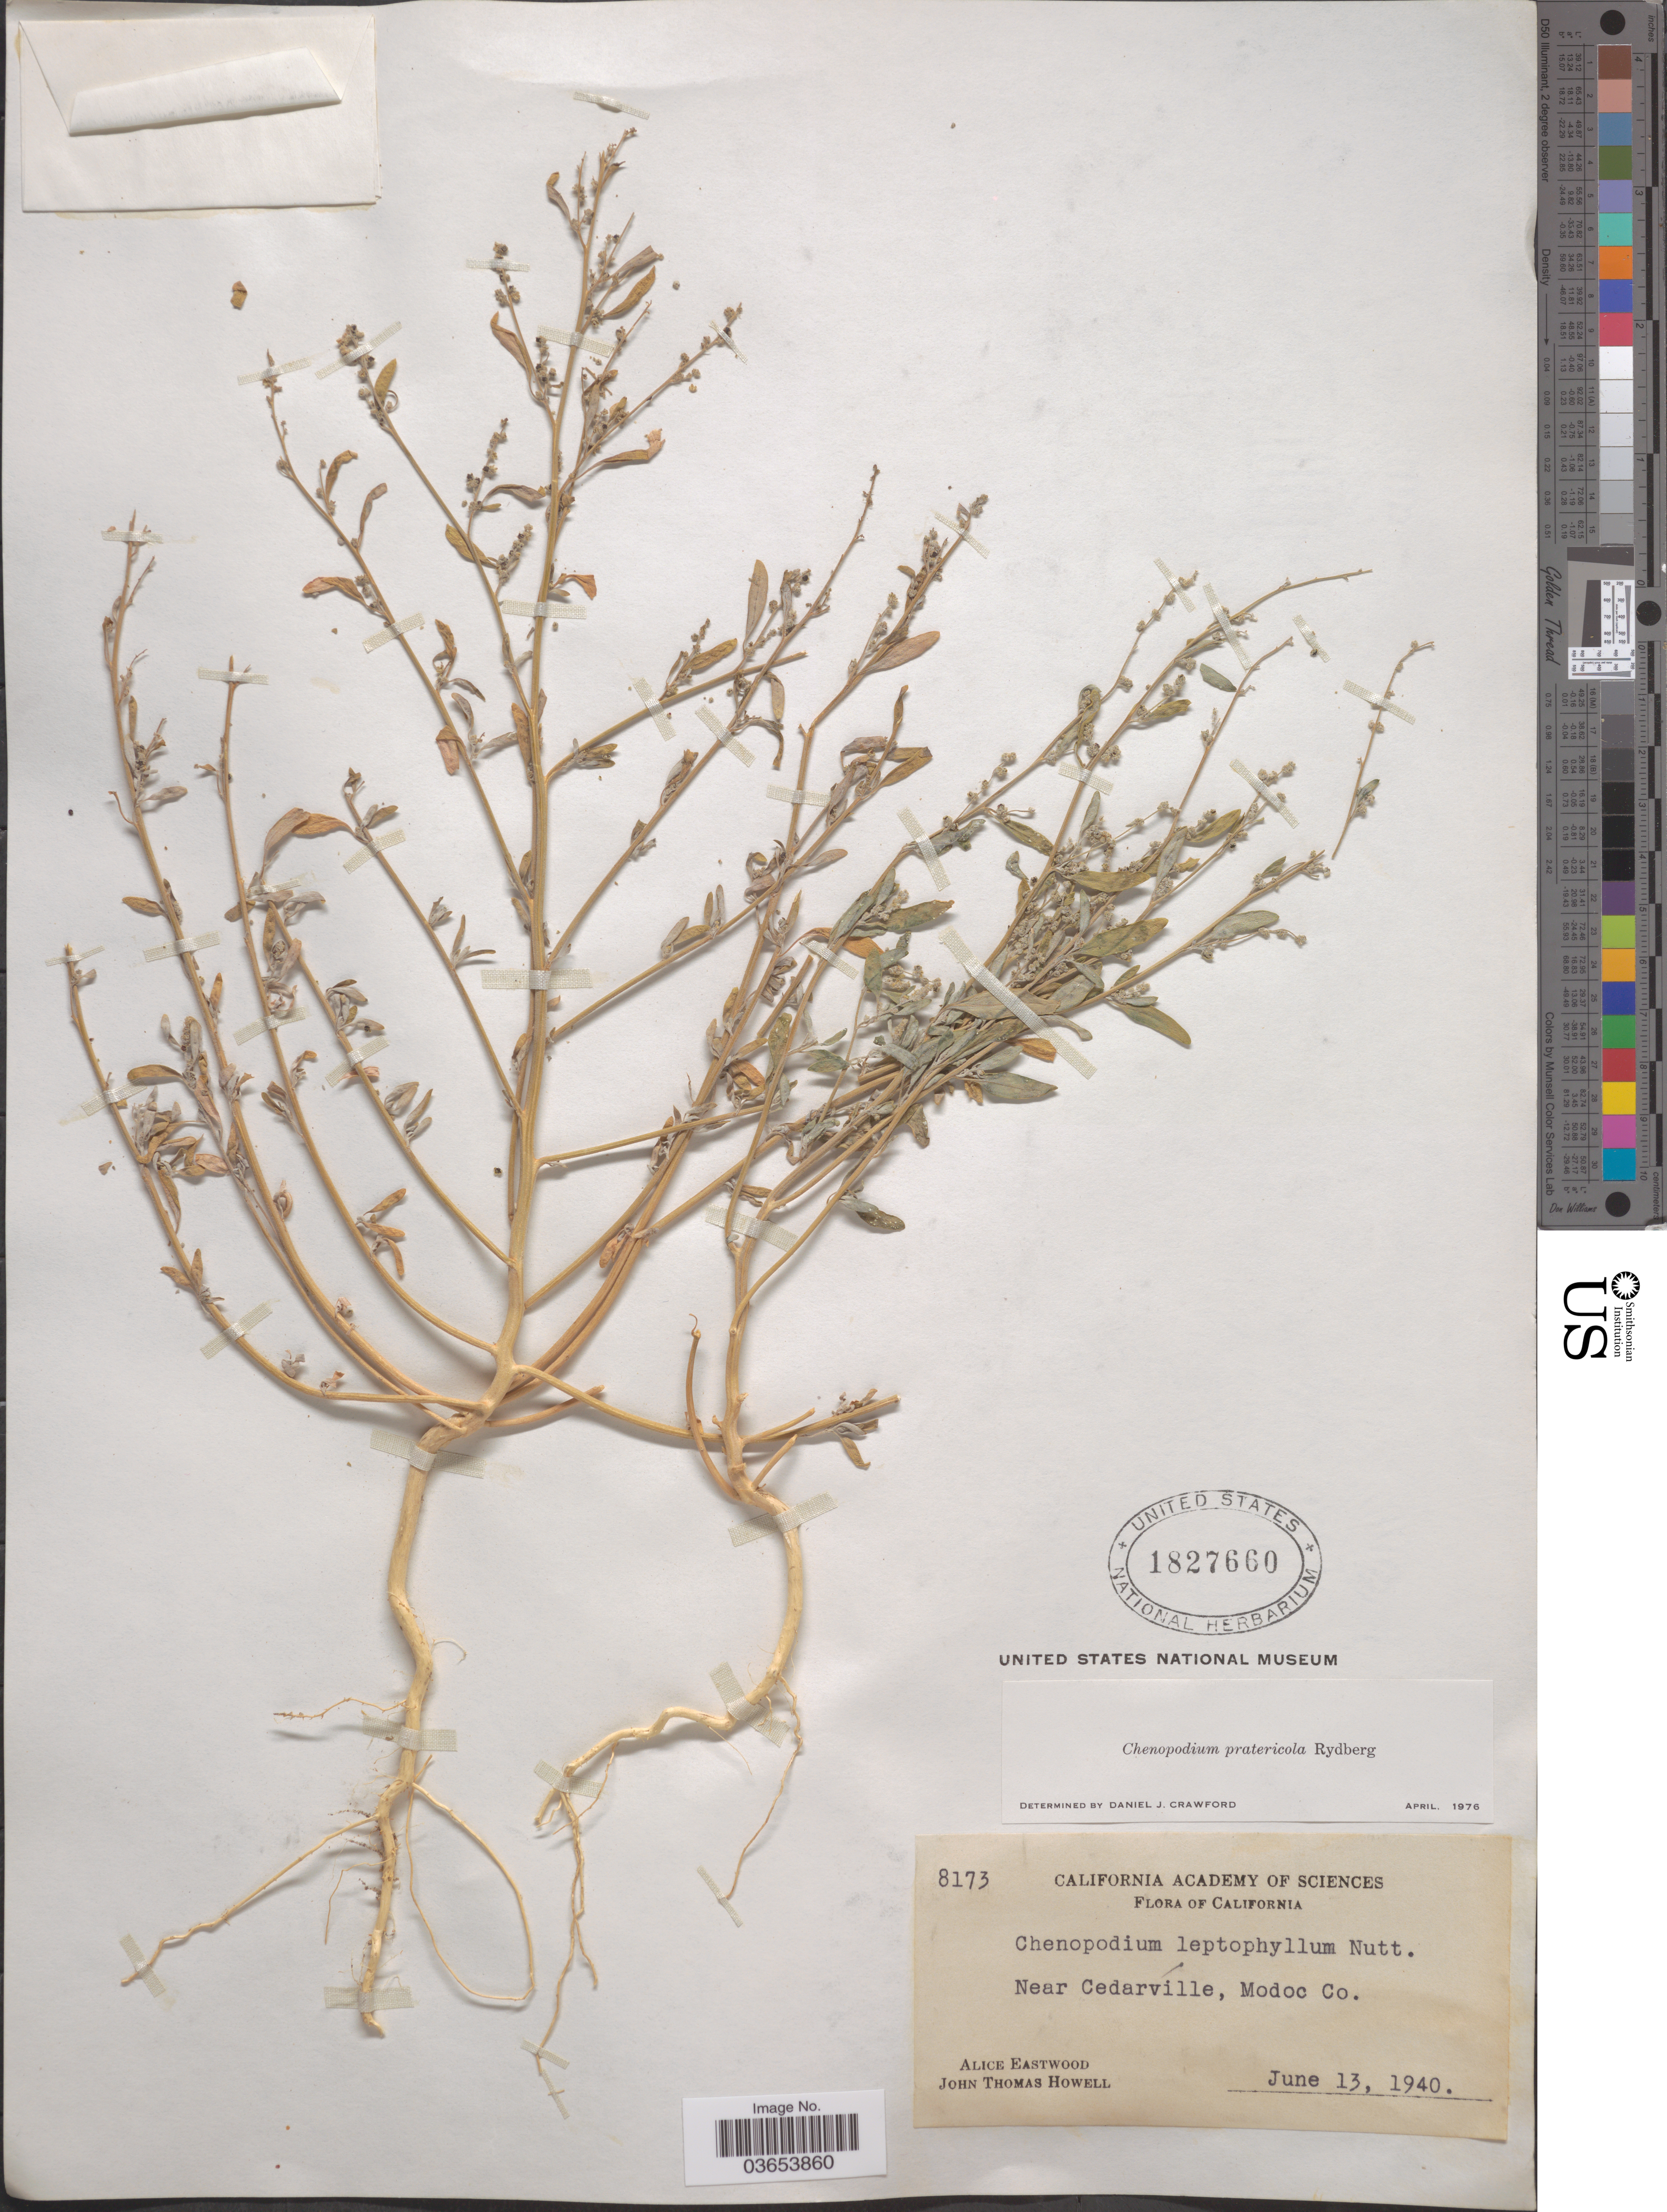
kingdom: Plantae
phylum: Tracheophyta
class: Magnoliopsida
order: Caryophyllales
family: Amaranthaceae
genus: Chenopodium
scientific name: Chenopodium pratericola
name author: Rydb.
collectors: A. Eastwood & J. T. Howell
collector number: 8173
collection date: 1940-06-13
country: United States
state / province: California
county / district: Modoc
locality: Near Cedarville, Modoc Co.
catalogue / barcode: US 1827660